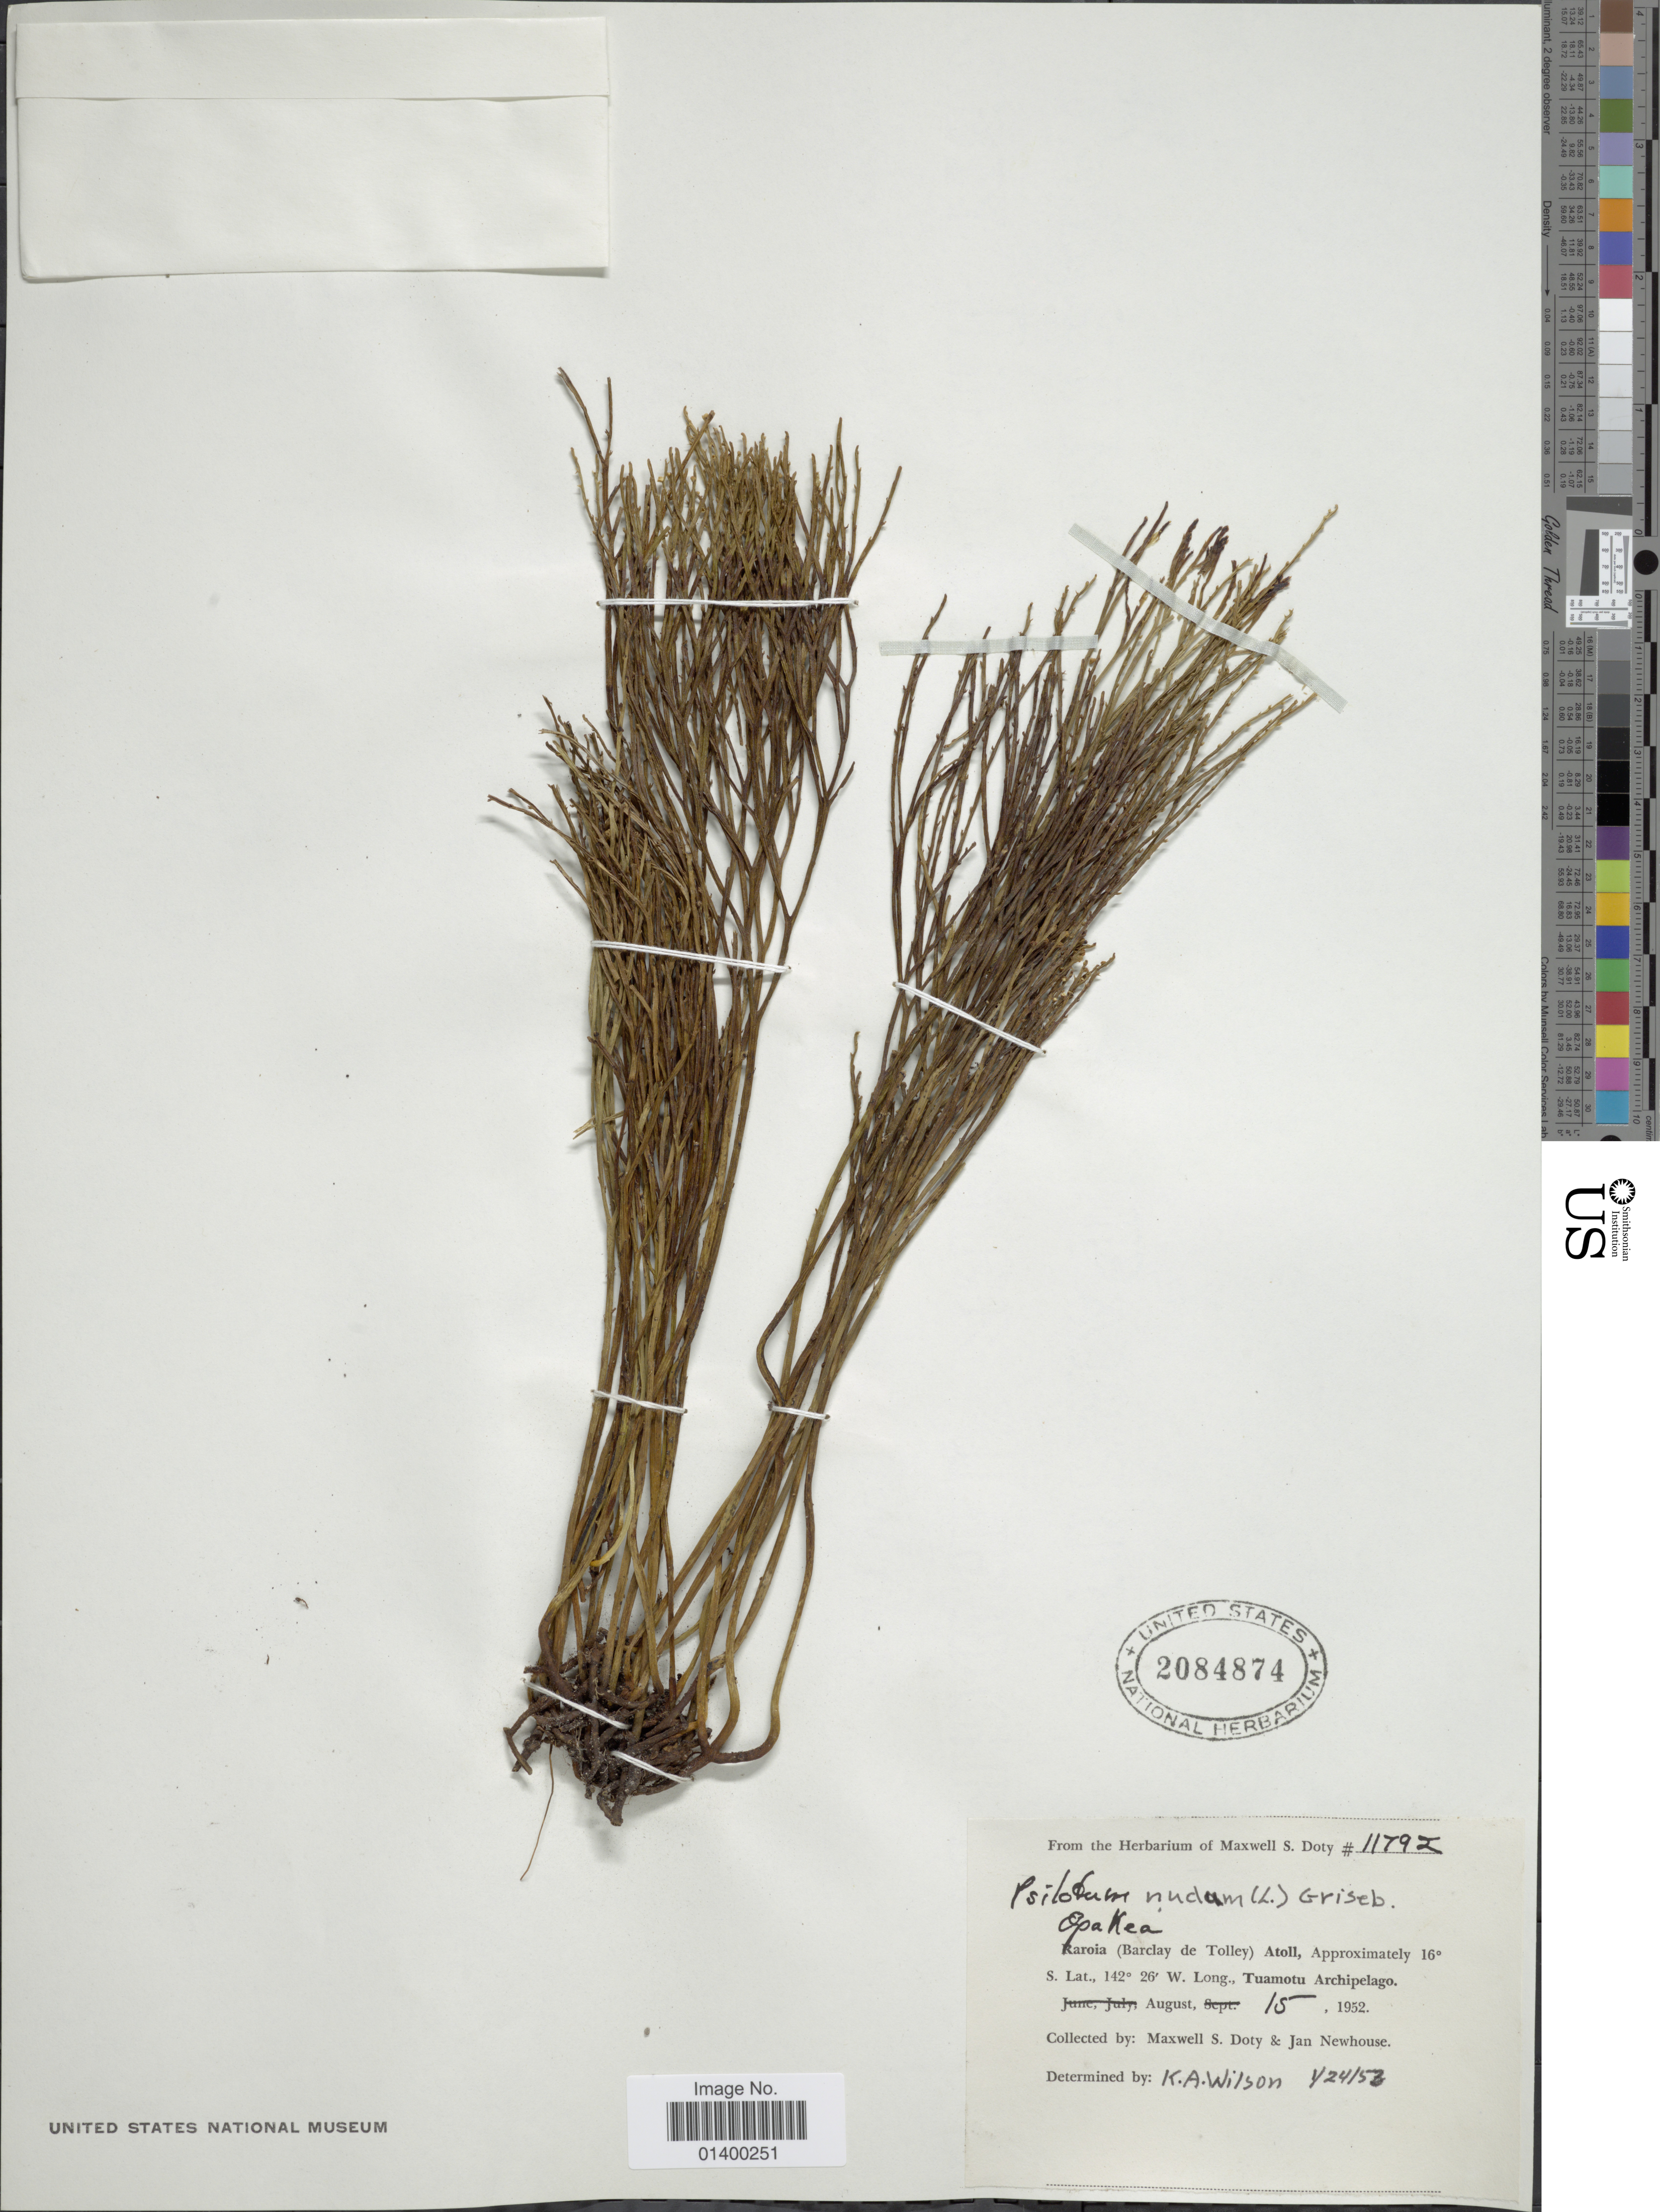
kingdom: Plantae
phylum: Tracheophyta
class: Polypodiopsida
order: Psilotales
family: Psilotaceae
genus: Psilotum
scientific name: Psilotum nudum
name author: (L.) P. Beauv.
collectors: M. S. Doty & J. Newhouse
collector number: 11792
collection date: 1952-08-15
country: French Polynesia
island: Raroia [Barclay de Tolley] Atoll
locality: Raroia (Barclay de Tolley) Atoll, Tuamotu Archipelago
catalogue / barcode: US 2084874